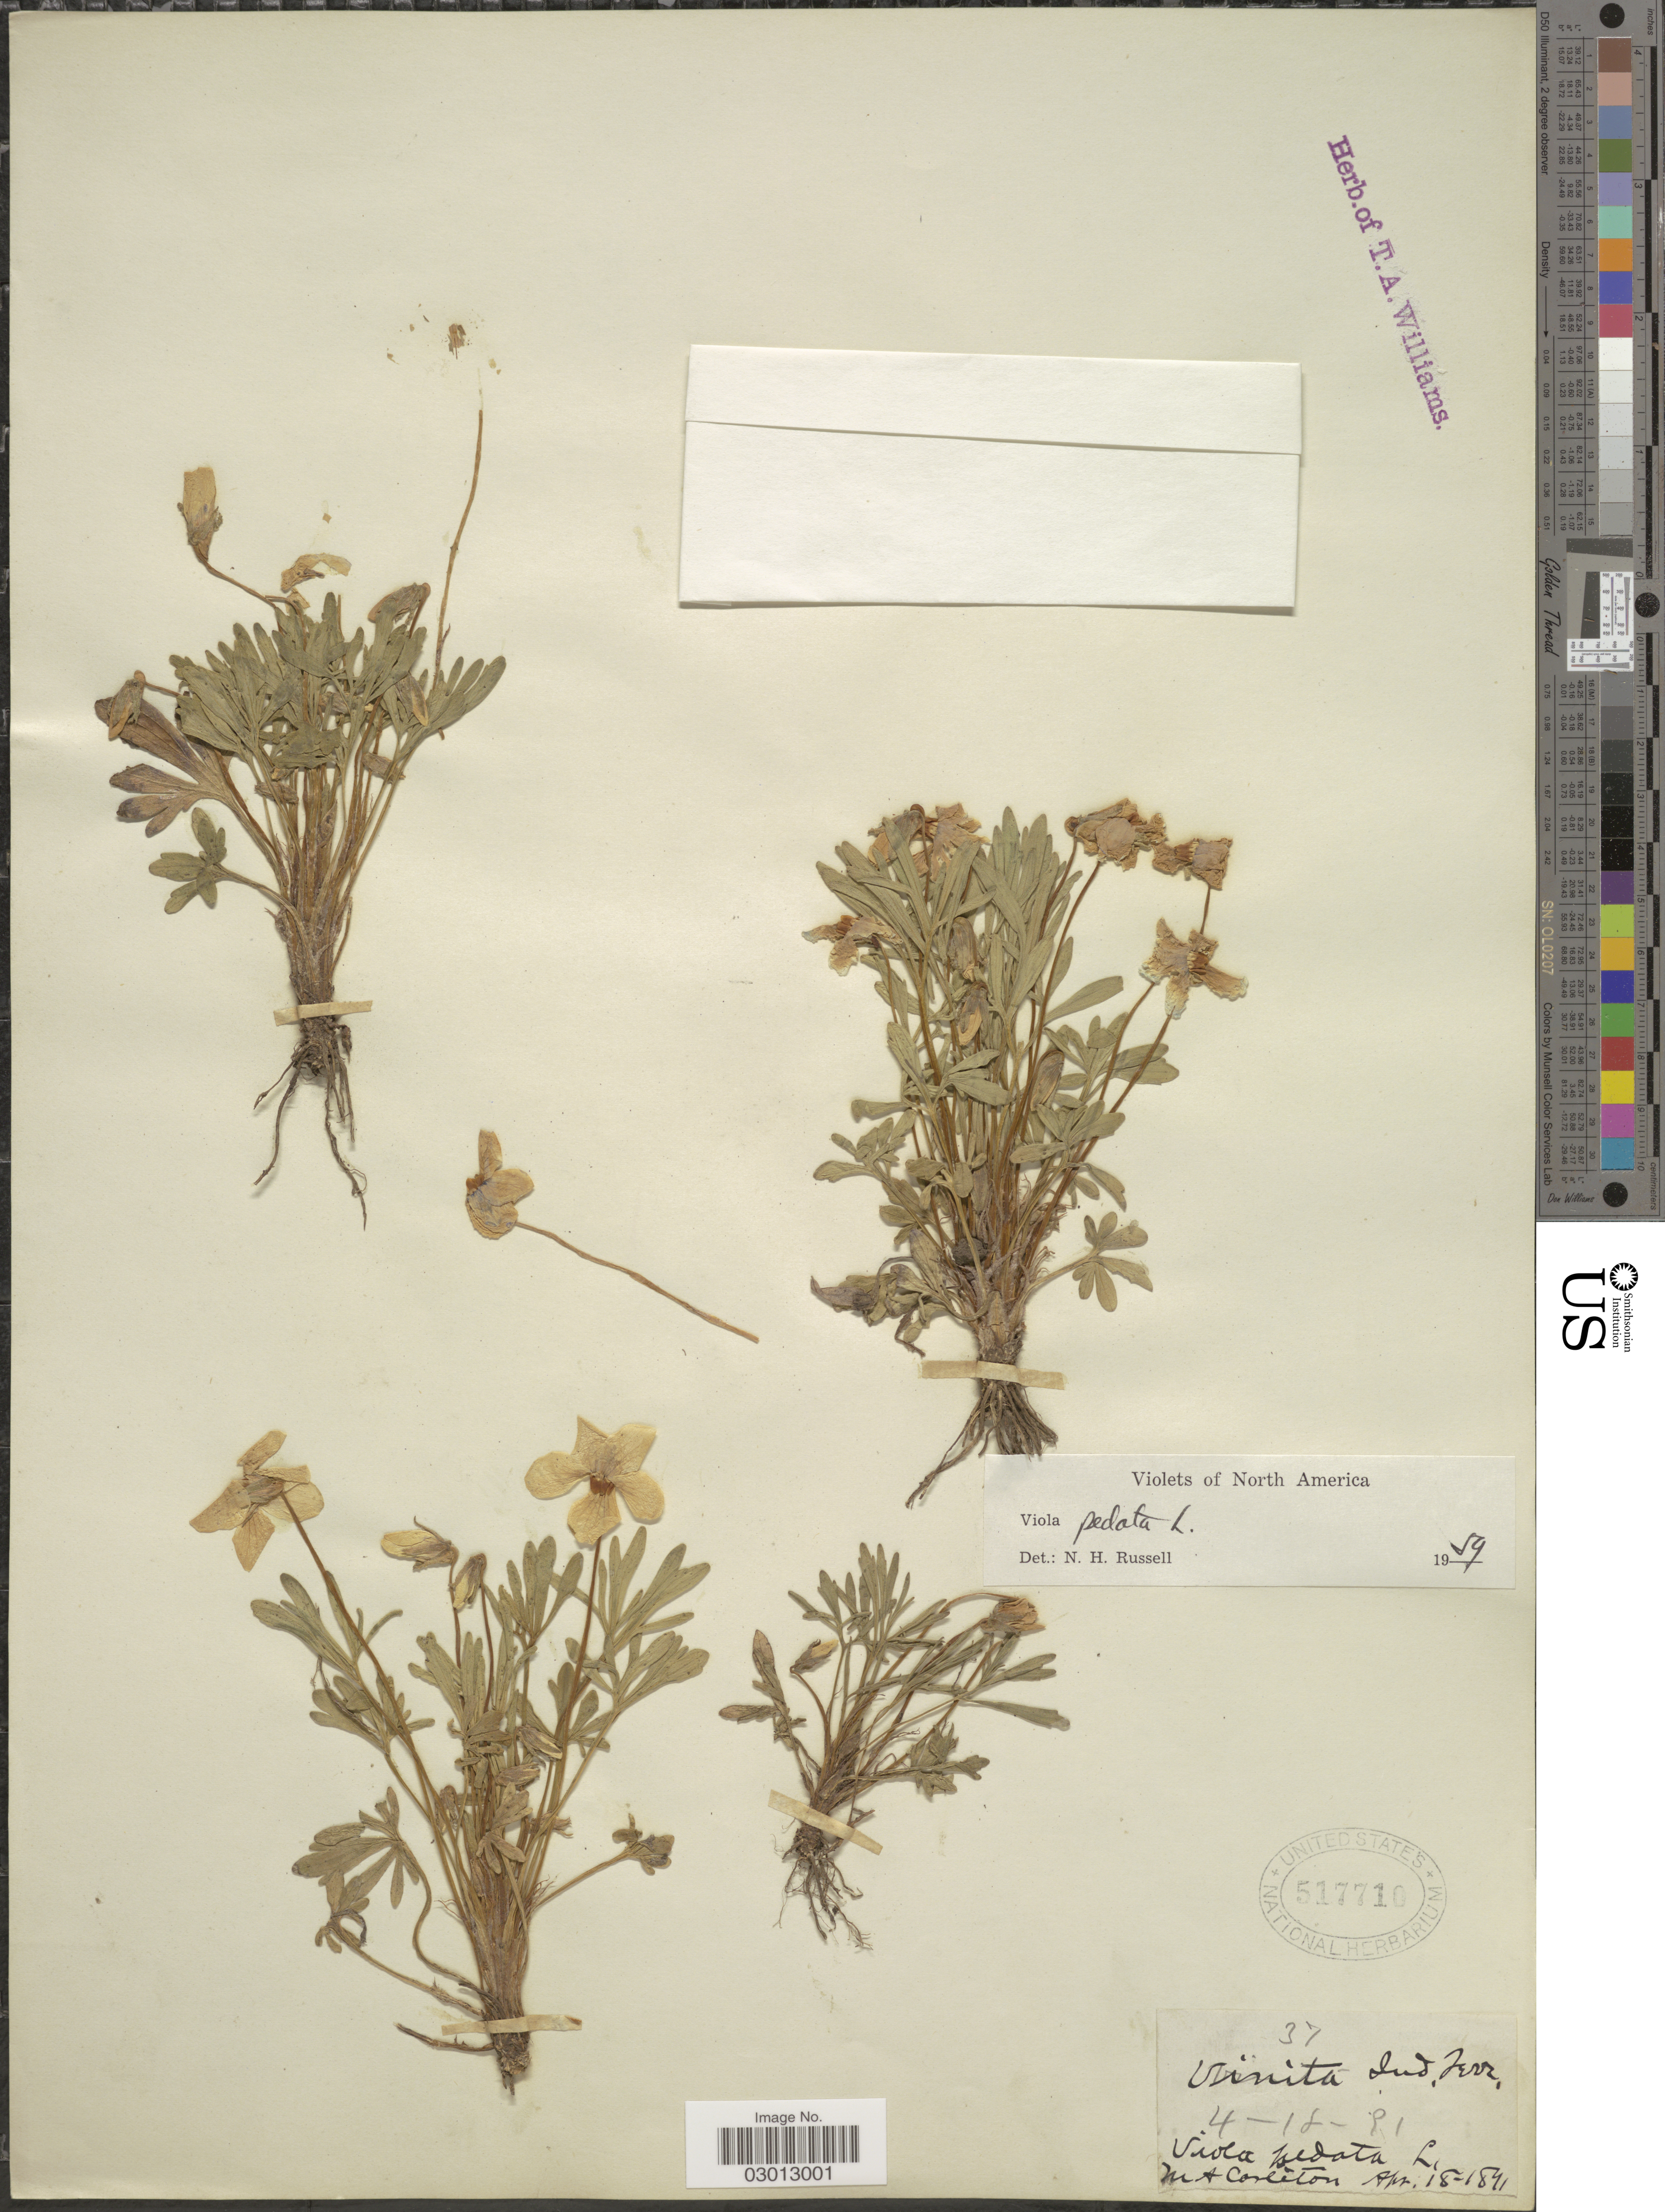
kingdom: Plantae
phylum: Tracheophyta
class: Magnoliopsida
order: Malpighiales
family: Violaceae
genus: Viola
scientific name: Viola pedata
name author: L.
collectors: M. A. Carleton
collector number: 37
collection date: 1841-04-18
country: United States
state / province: Oklahoma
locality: Vinita Ind. Terr.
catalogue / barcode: US 517710